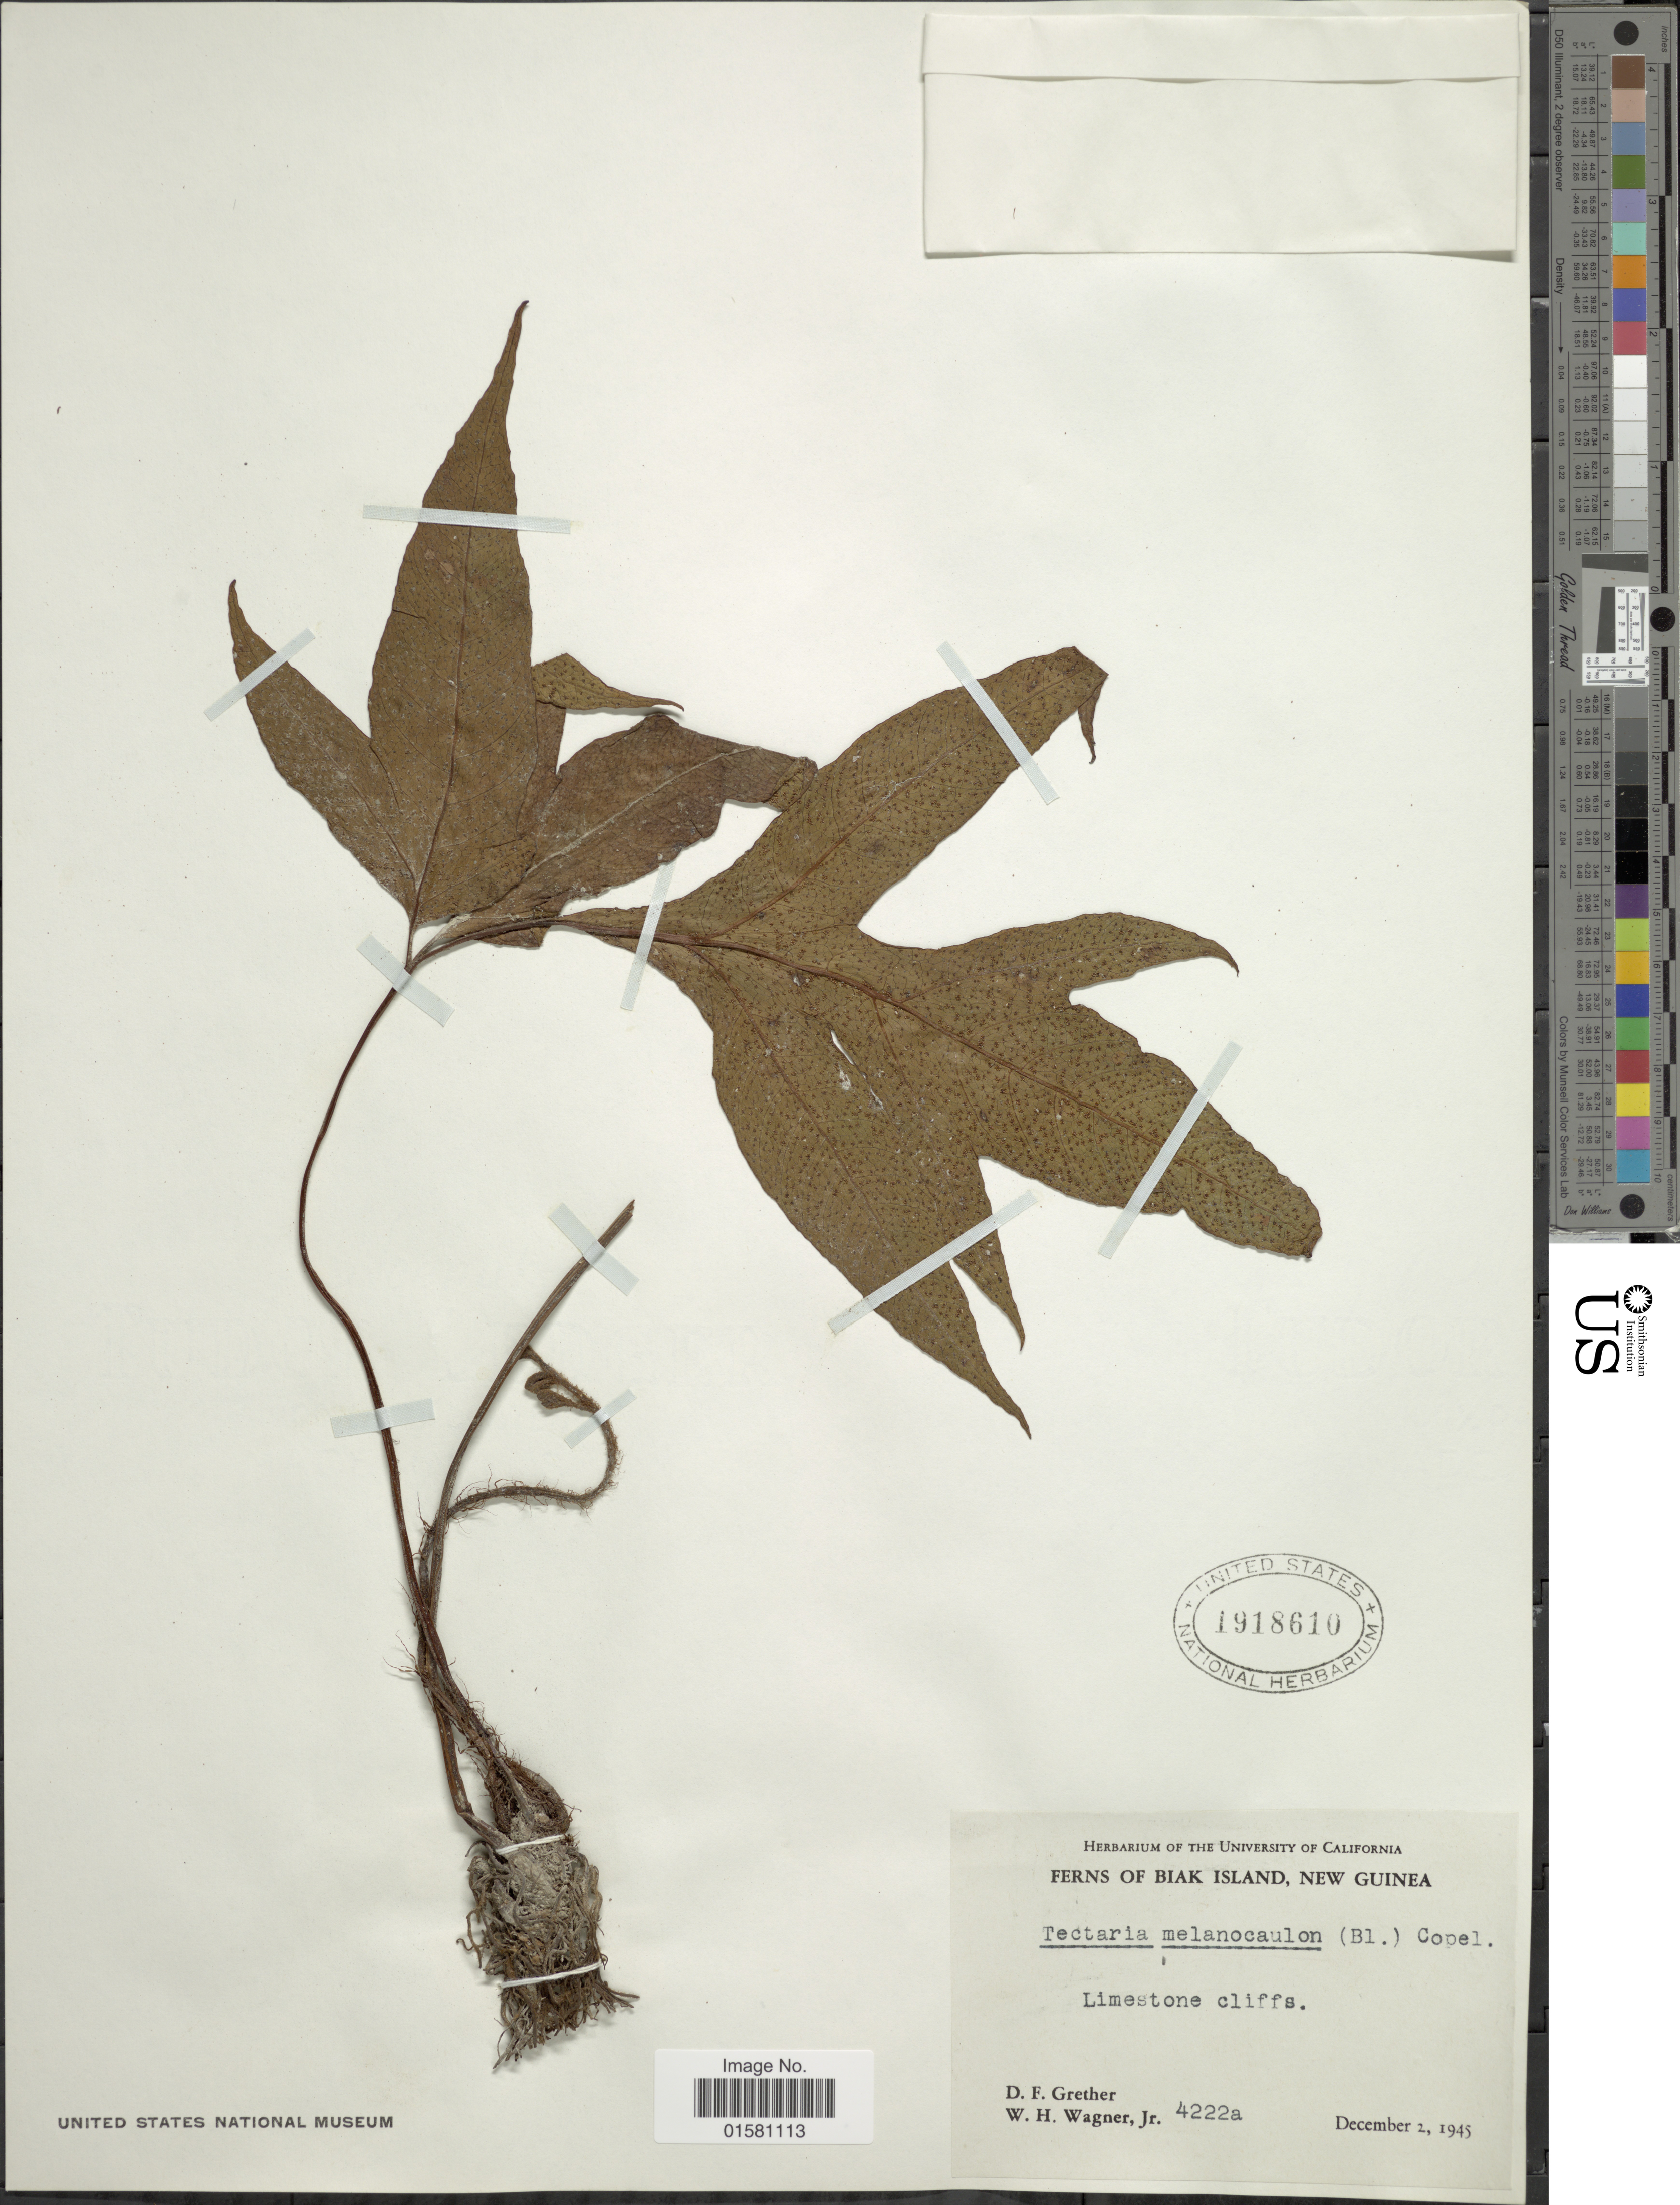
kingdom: Plantae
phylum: Tracheophyta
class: Polypodiopsida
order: Polypodiales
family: Tectariaceae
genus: Tectaria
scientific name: Tectaria melanocaulos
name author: (Bedd.) Copel.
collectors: D. F. Grether & W. H. Wagner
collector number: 4222a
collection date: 1945-12-02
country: Papua New Guinea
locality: Biak Island, New Guinea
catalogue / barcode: US 1918610